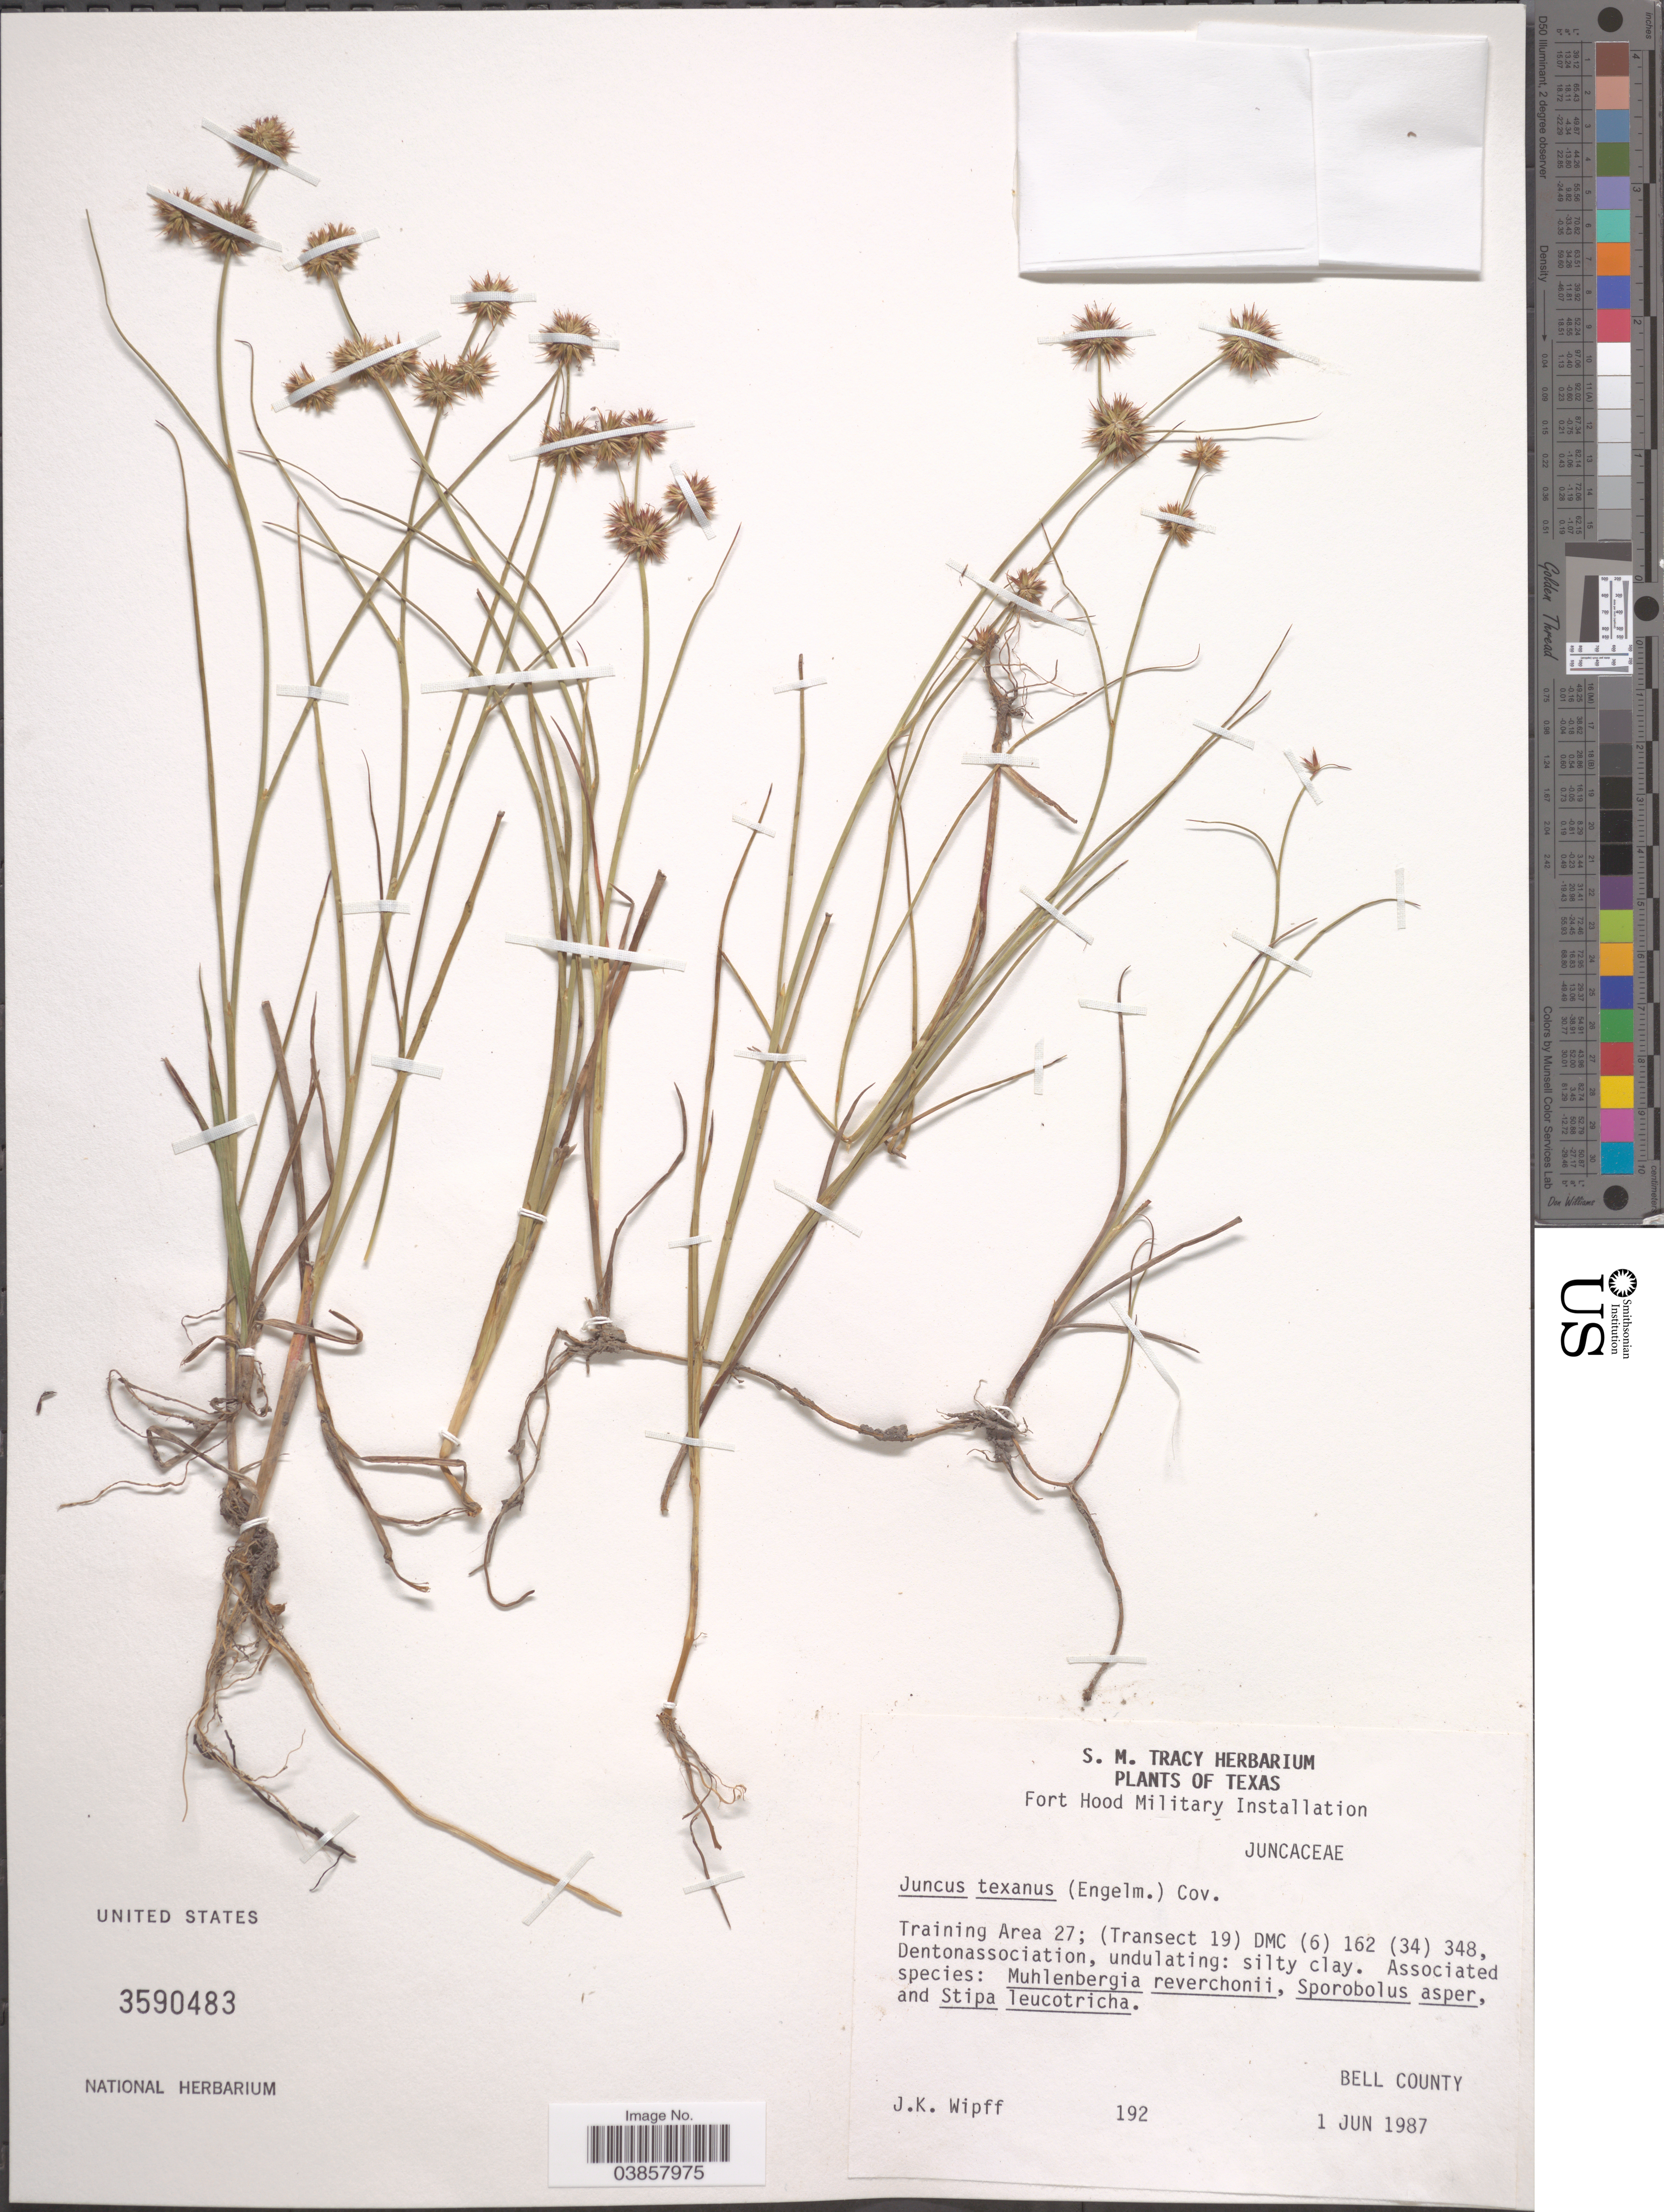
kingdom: Plantae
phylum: Tracheophyta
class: Liliopsida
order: Poales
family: Juncaceae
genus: Juncus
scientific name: Juncus texanus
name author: (Engelm.) Coville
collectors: J. K. Wipff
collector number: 192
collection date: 1987-06-01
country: United States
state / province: Texas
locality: Fort Hood Military Installation. Training Area 27; (Transect 19) DMC (6) 162 (34) 348, Dentonassociation. Bell County.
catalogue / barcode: US 3590483